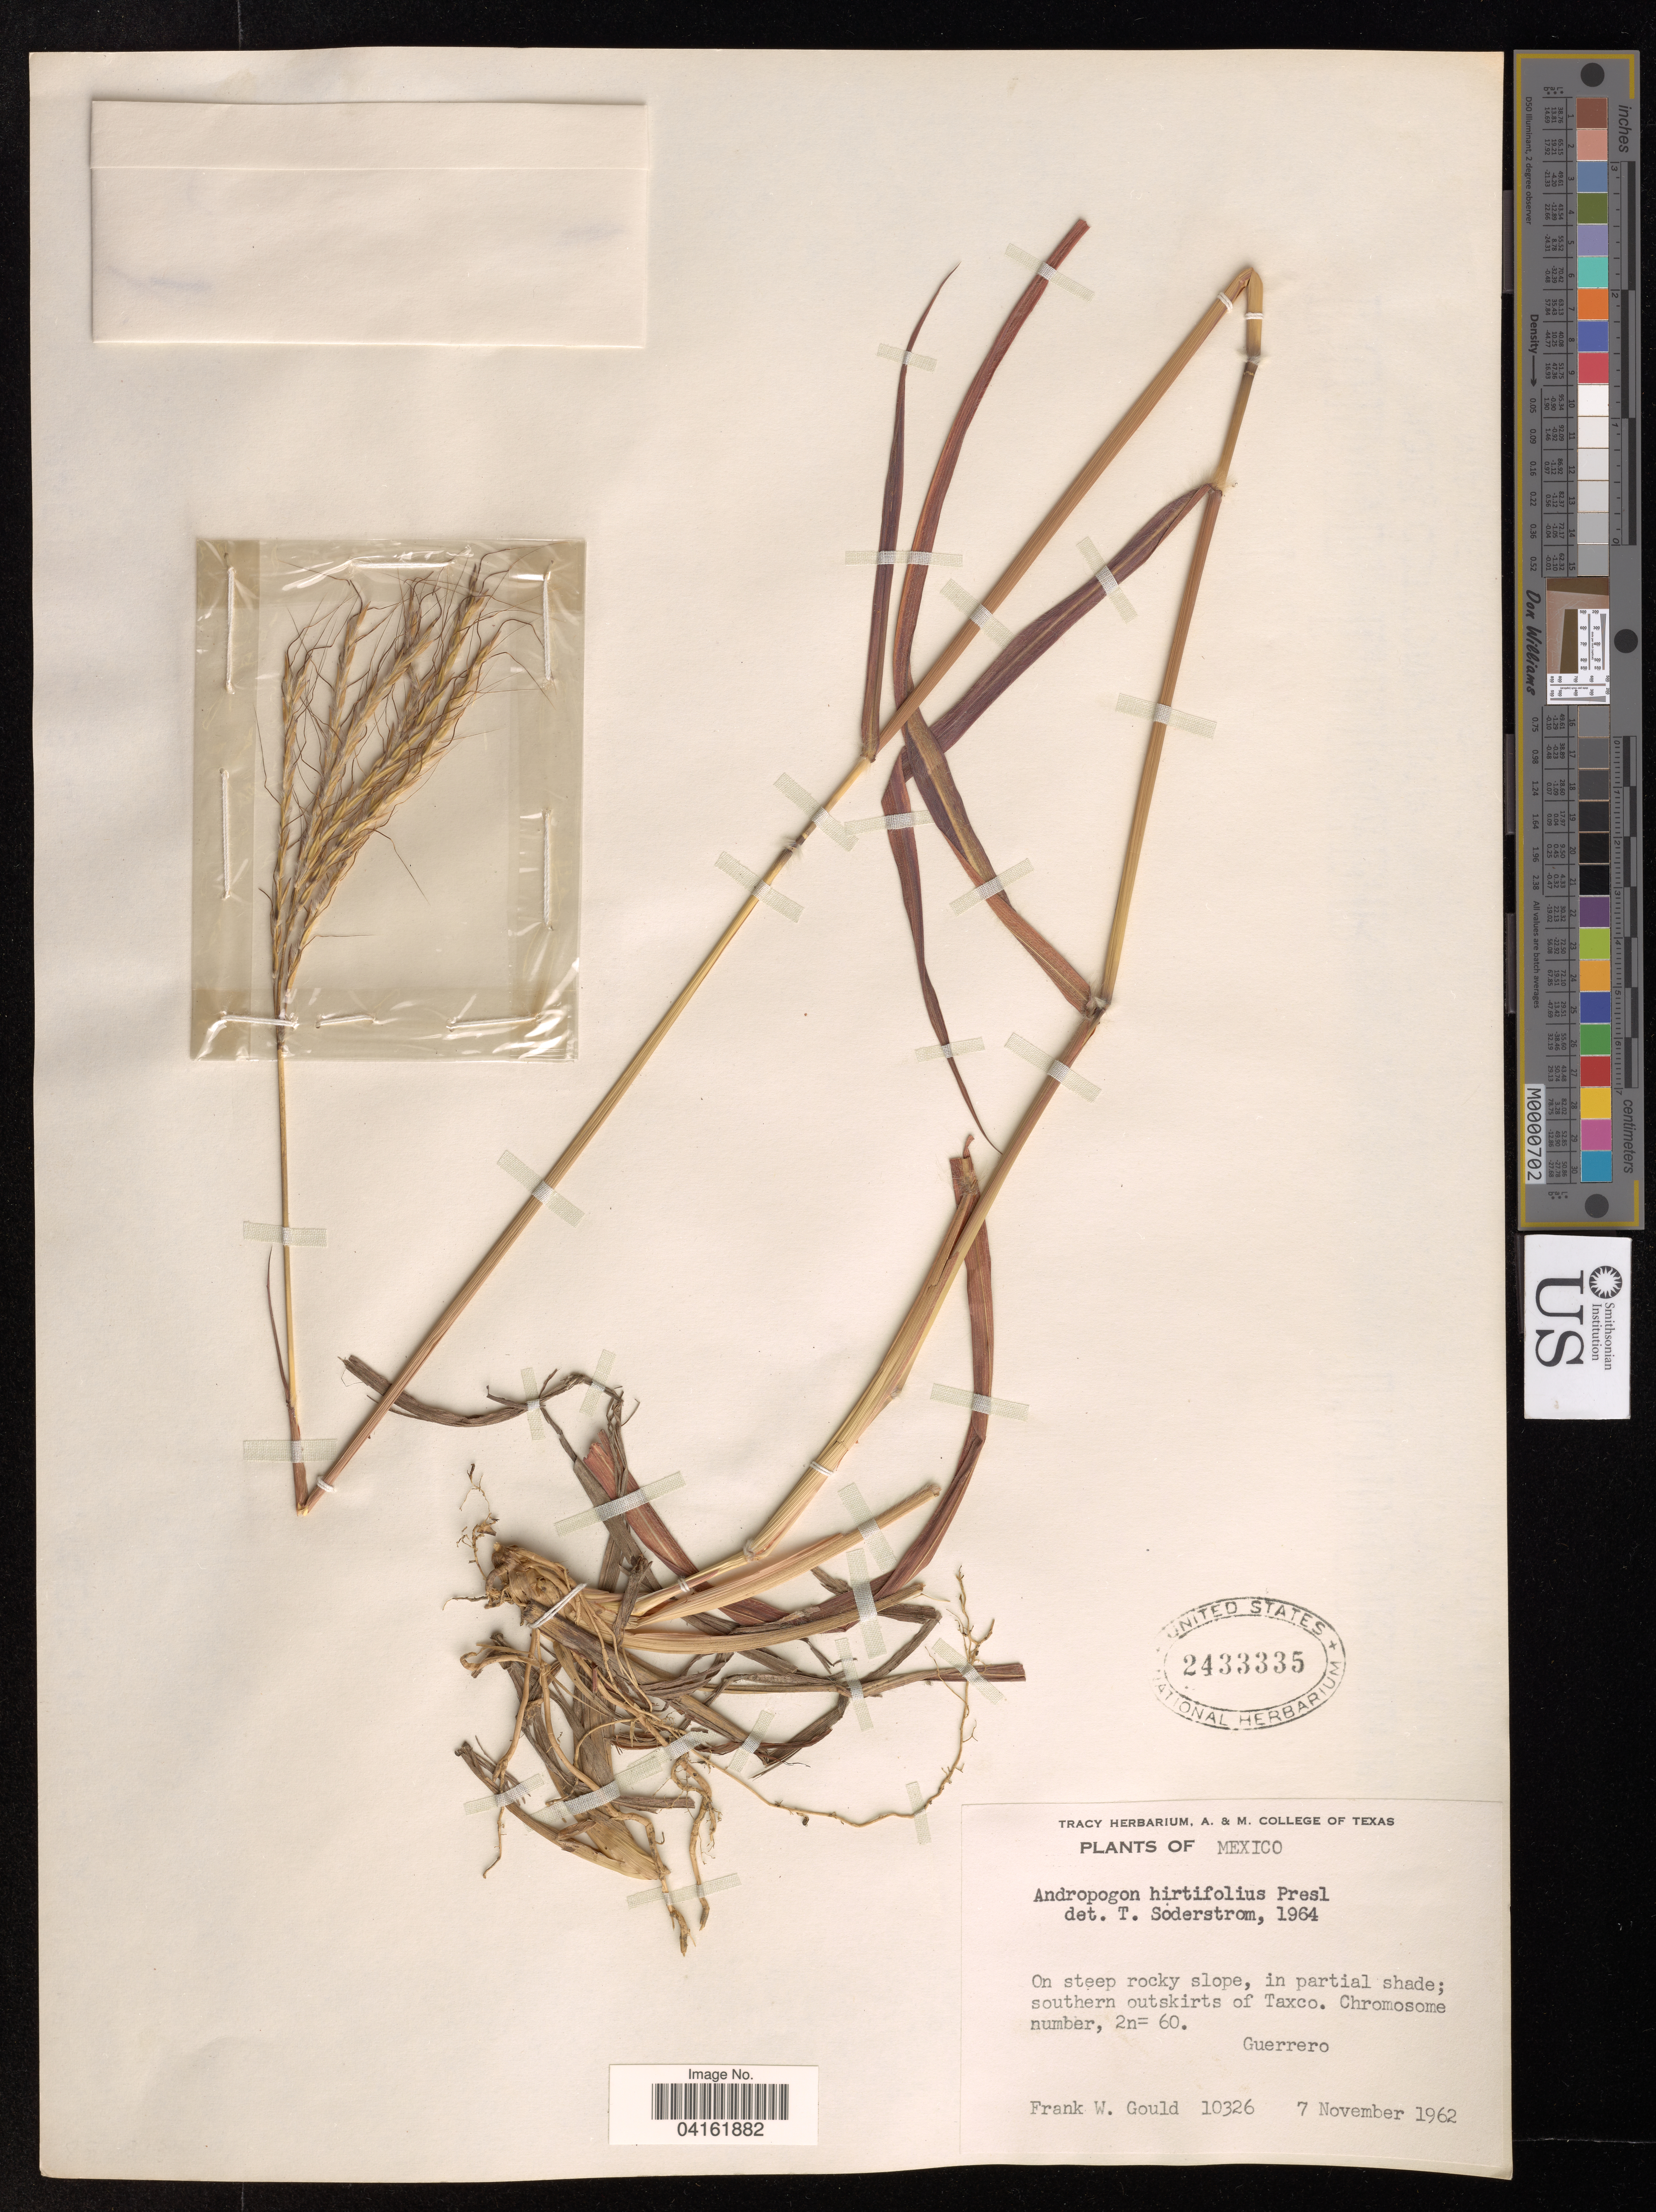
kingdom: Plantae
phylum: Tracheophyta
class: Liliopsida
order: Poales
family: Poaceae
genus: Andropogon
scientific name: Andropogon hirtifolius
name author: C. Presl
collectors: F. W. Gould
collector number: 10326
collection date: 1962-11-07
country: Mexico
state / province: Guerrero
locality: On steep rocky slope, in partial shade; southern outskirts of Taxco.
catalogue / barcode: US 2433335